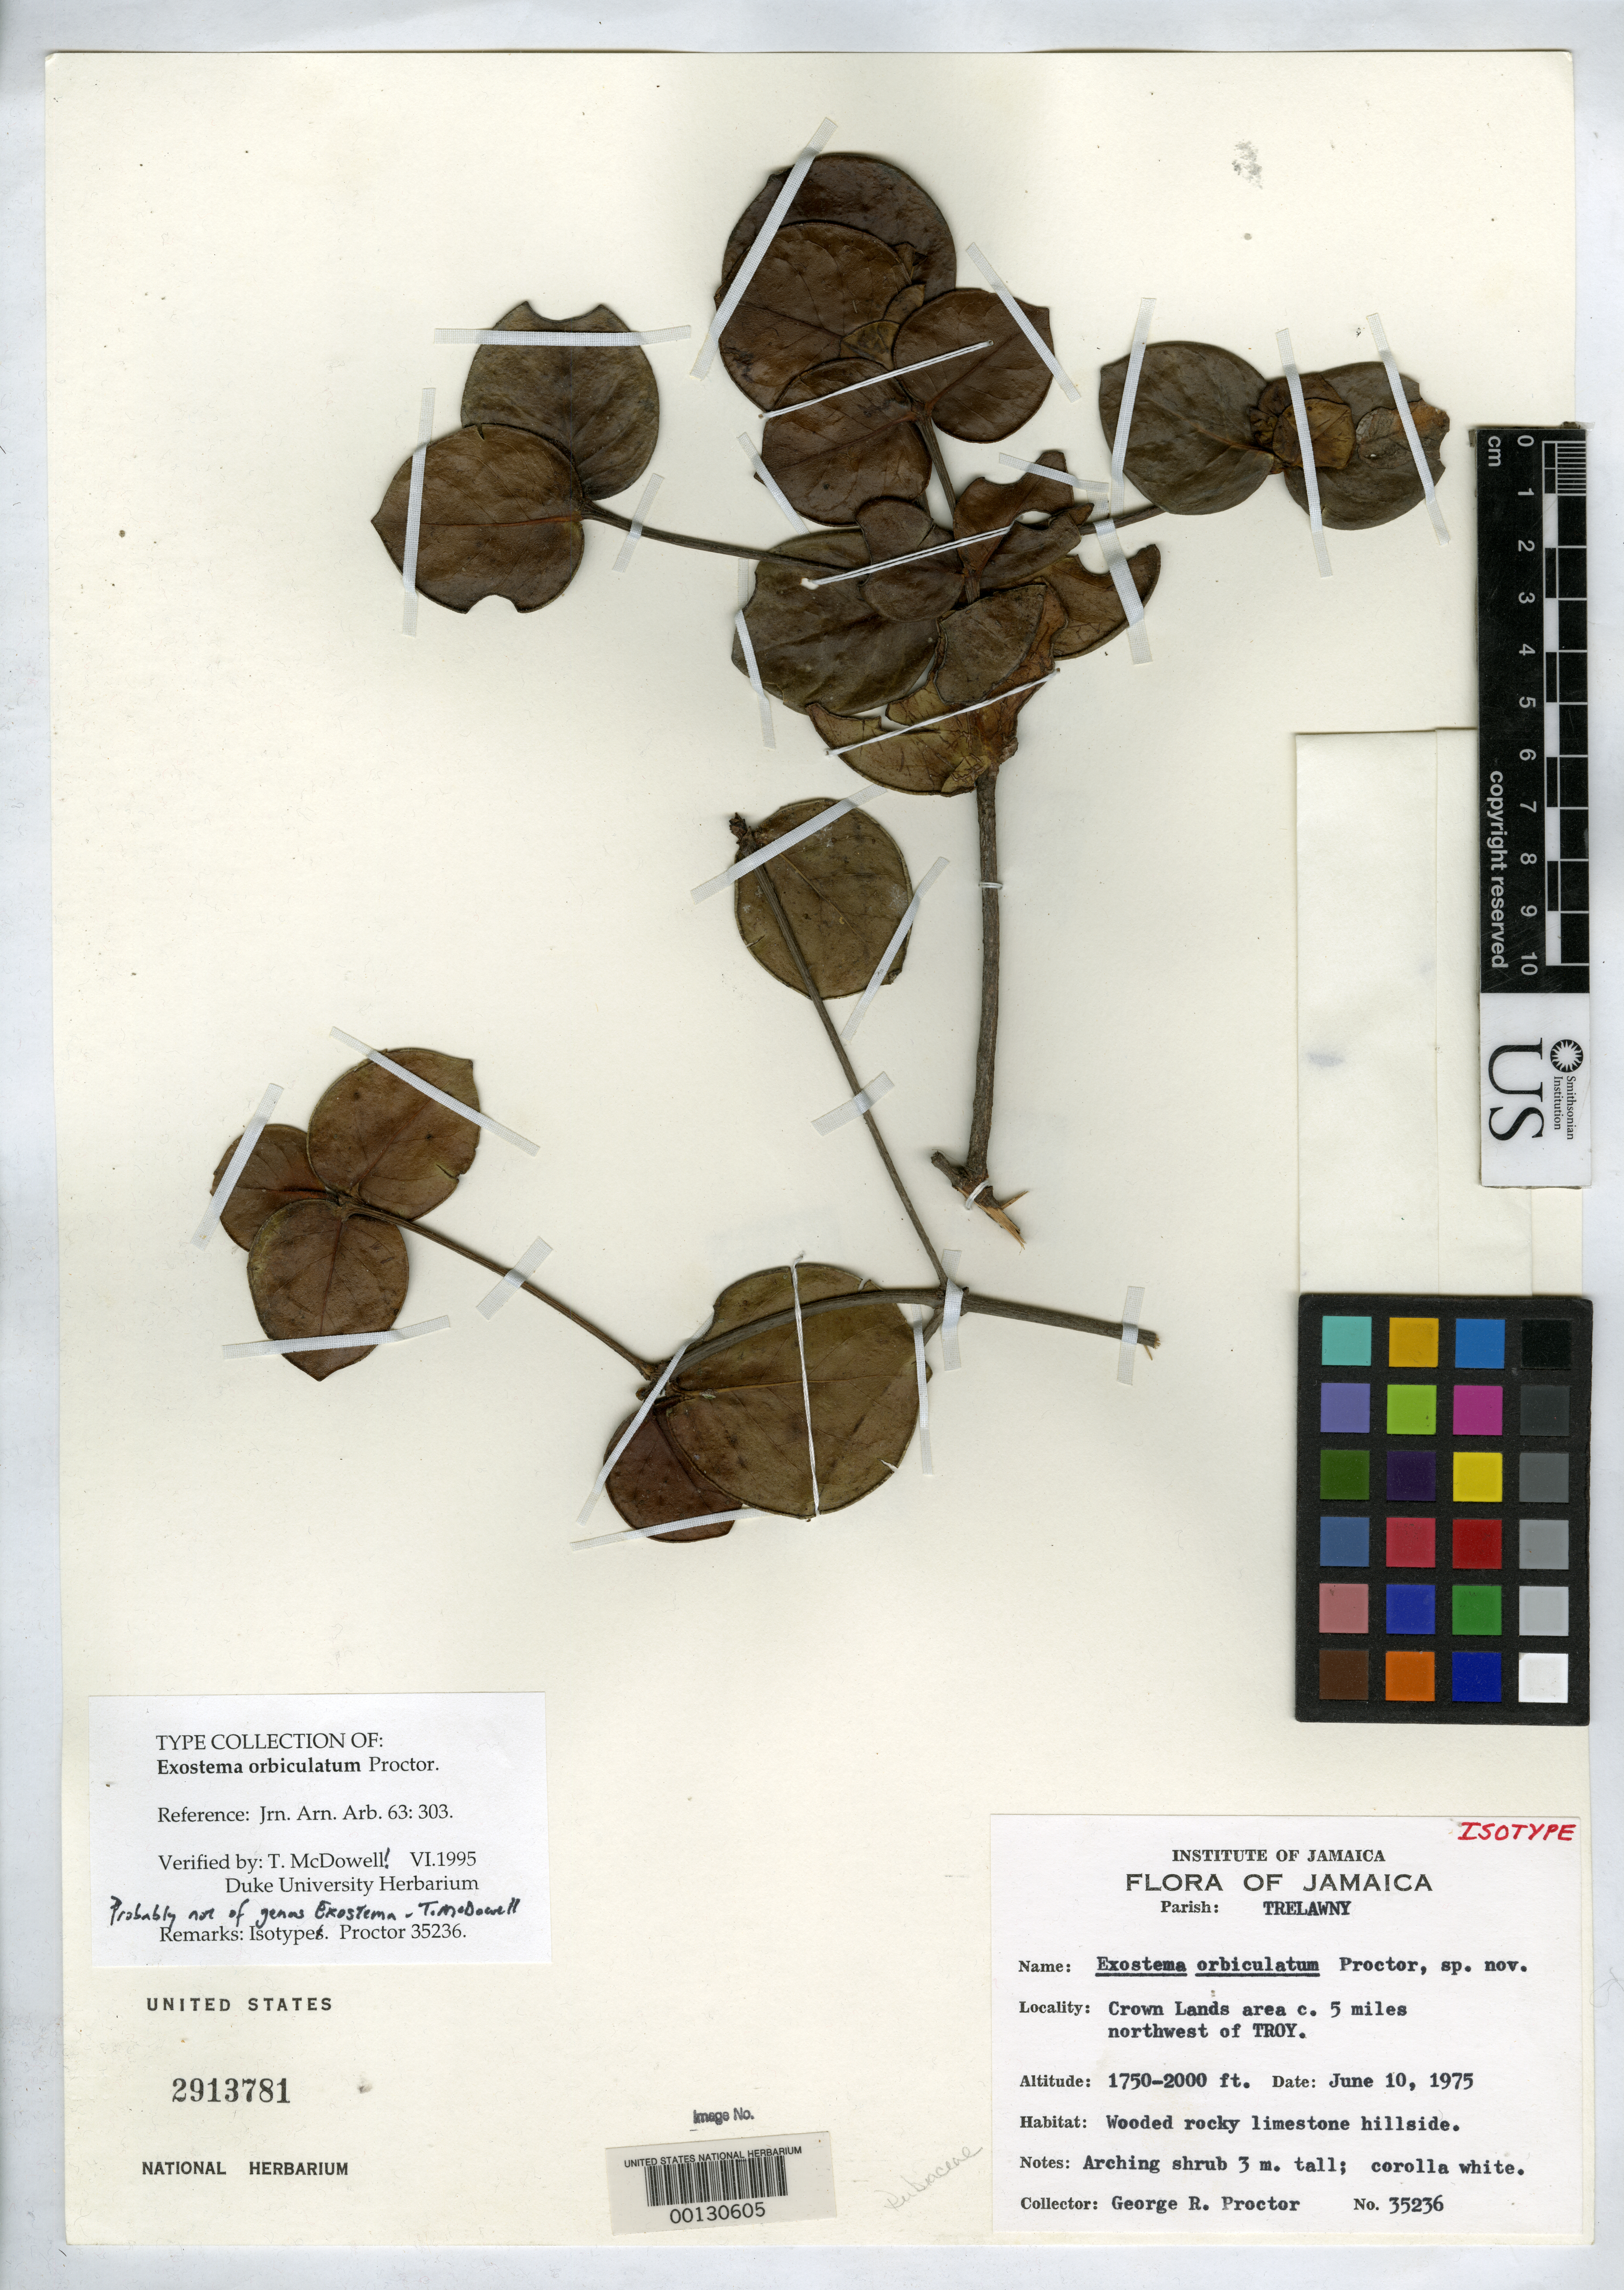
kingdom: Plantae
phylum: Tracheophyta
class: Magnoliopsida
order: Gentianales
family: Rubiaceae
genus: Exostema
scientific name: Exostema orbiculatum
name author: Proctor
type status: Isotype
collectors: G. R. Proctor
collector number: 35236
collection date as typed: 10 Jun 1975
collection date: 1975-06-10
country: Jamaica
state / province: Trelawny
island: Greater Antilles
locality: Crown Lands area, 5 mi NW of Troy.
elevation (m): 533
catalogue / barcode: US 2913781